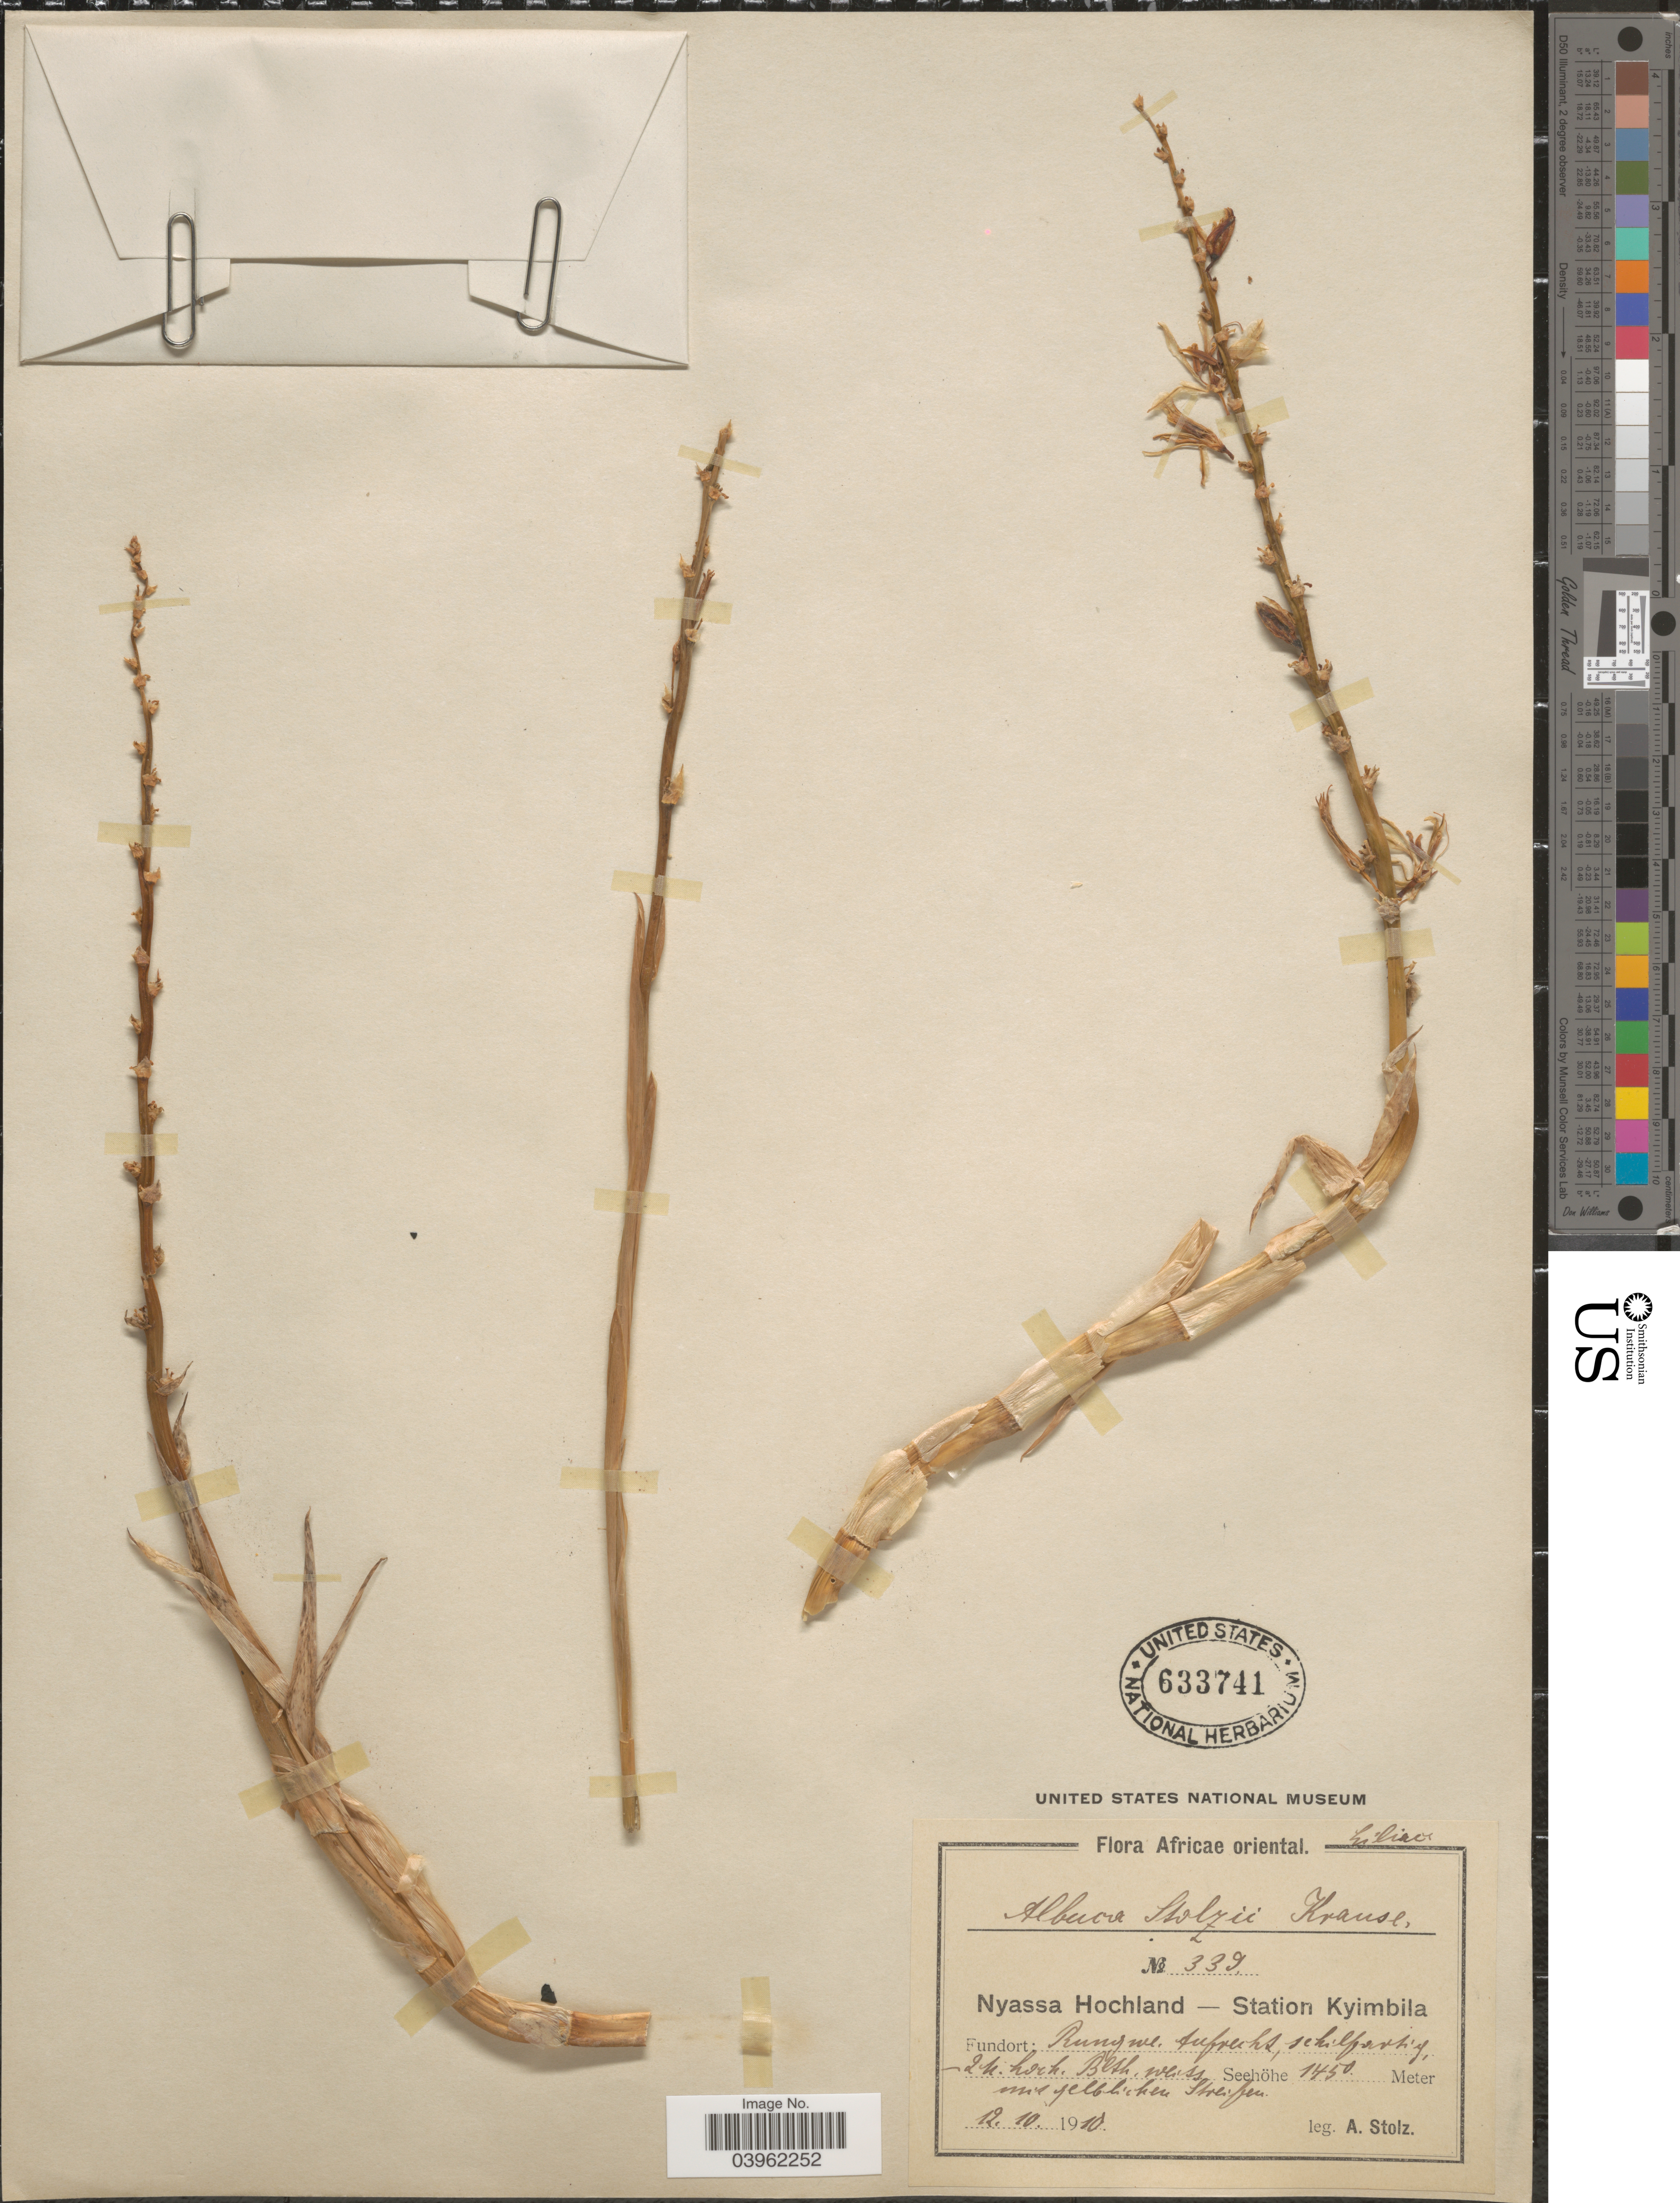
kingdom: Plantae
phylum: Tracheophyta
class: Liliopsida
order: Asparagales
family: Asparagaceae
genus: Albuca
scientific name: Albuca stolzii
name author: K. Krause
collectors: A. Stolz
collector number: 339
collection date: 1910-10-12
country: Tanzania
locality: Africae oriental. Nyassa Hochland - Station Kyimbila. Rungwe.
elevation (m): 1450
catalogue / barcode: US 633741